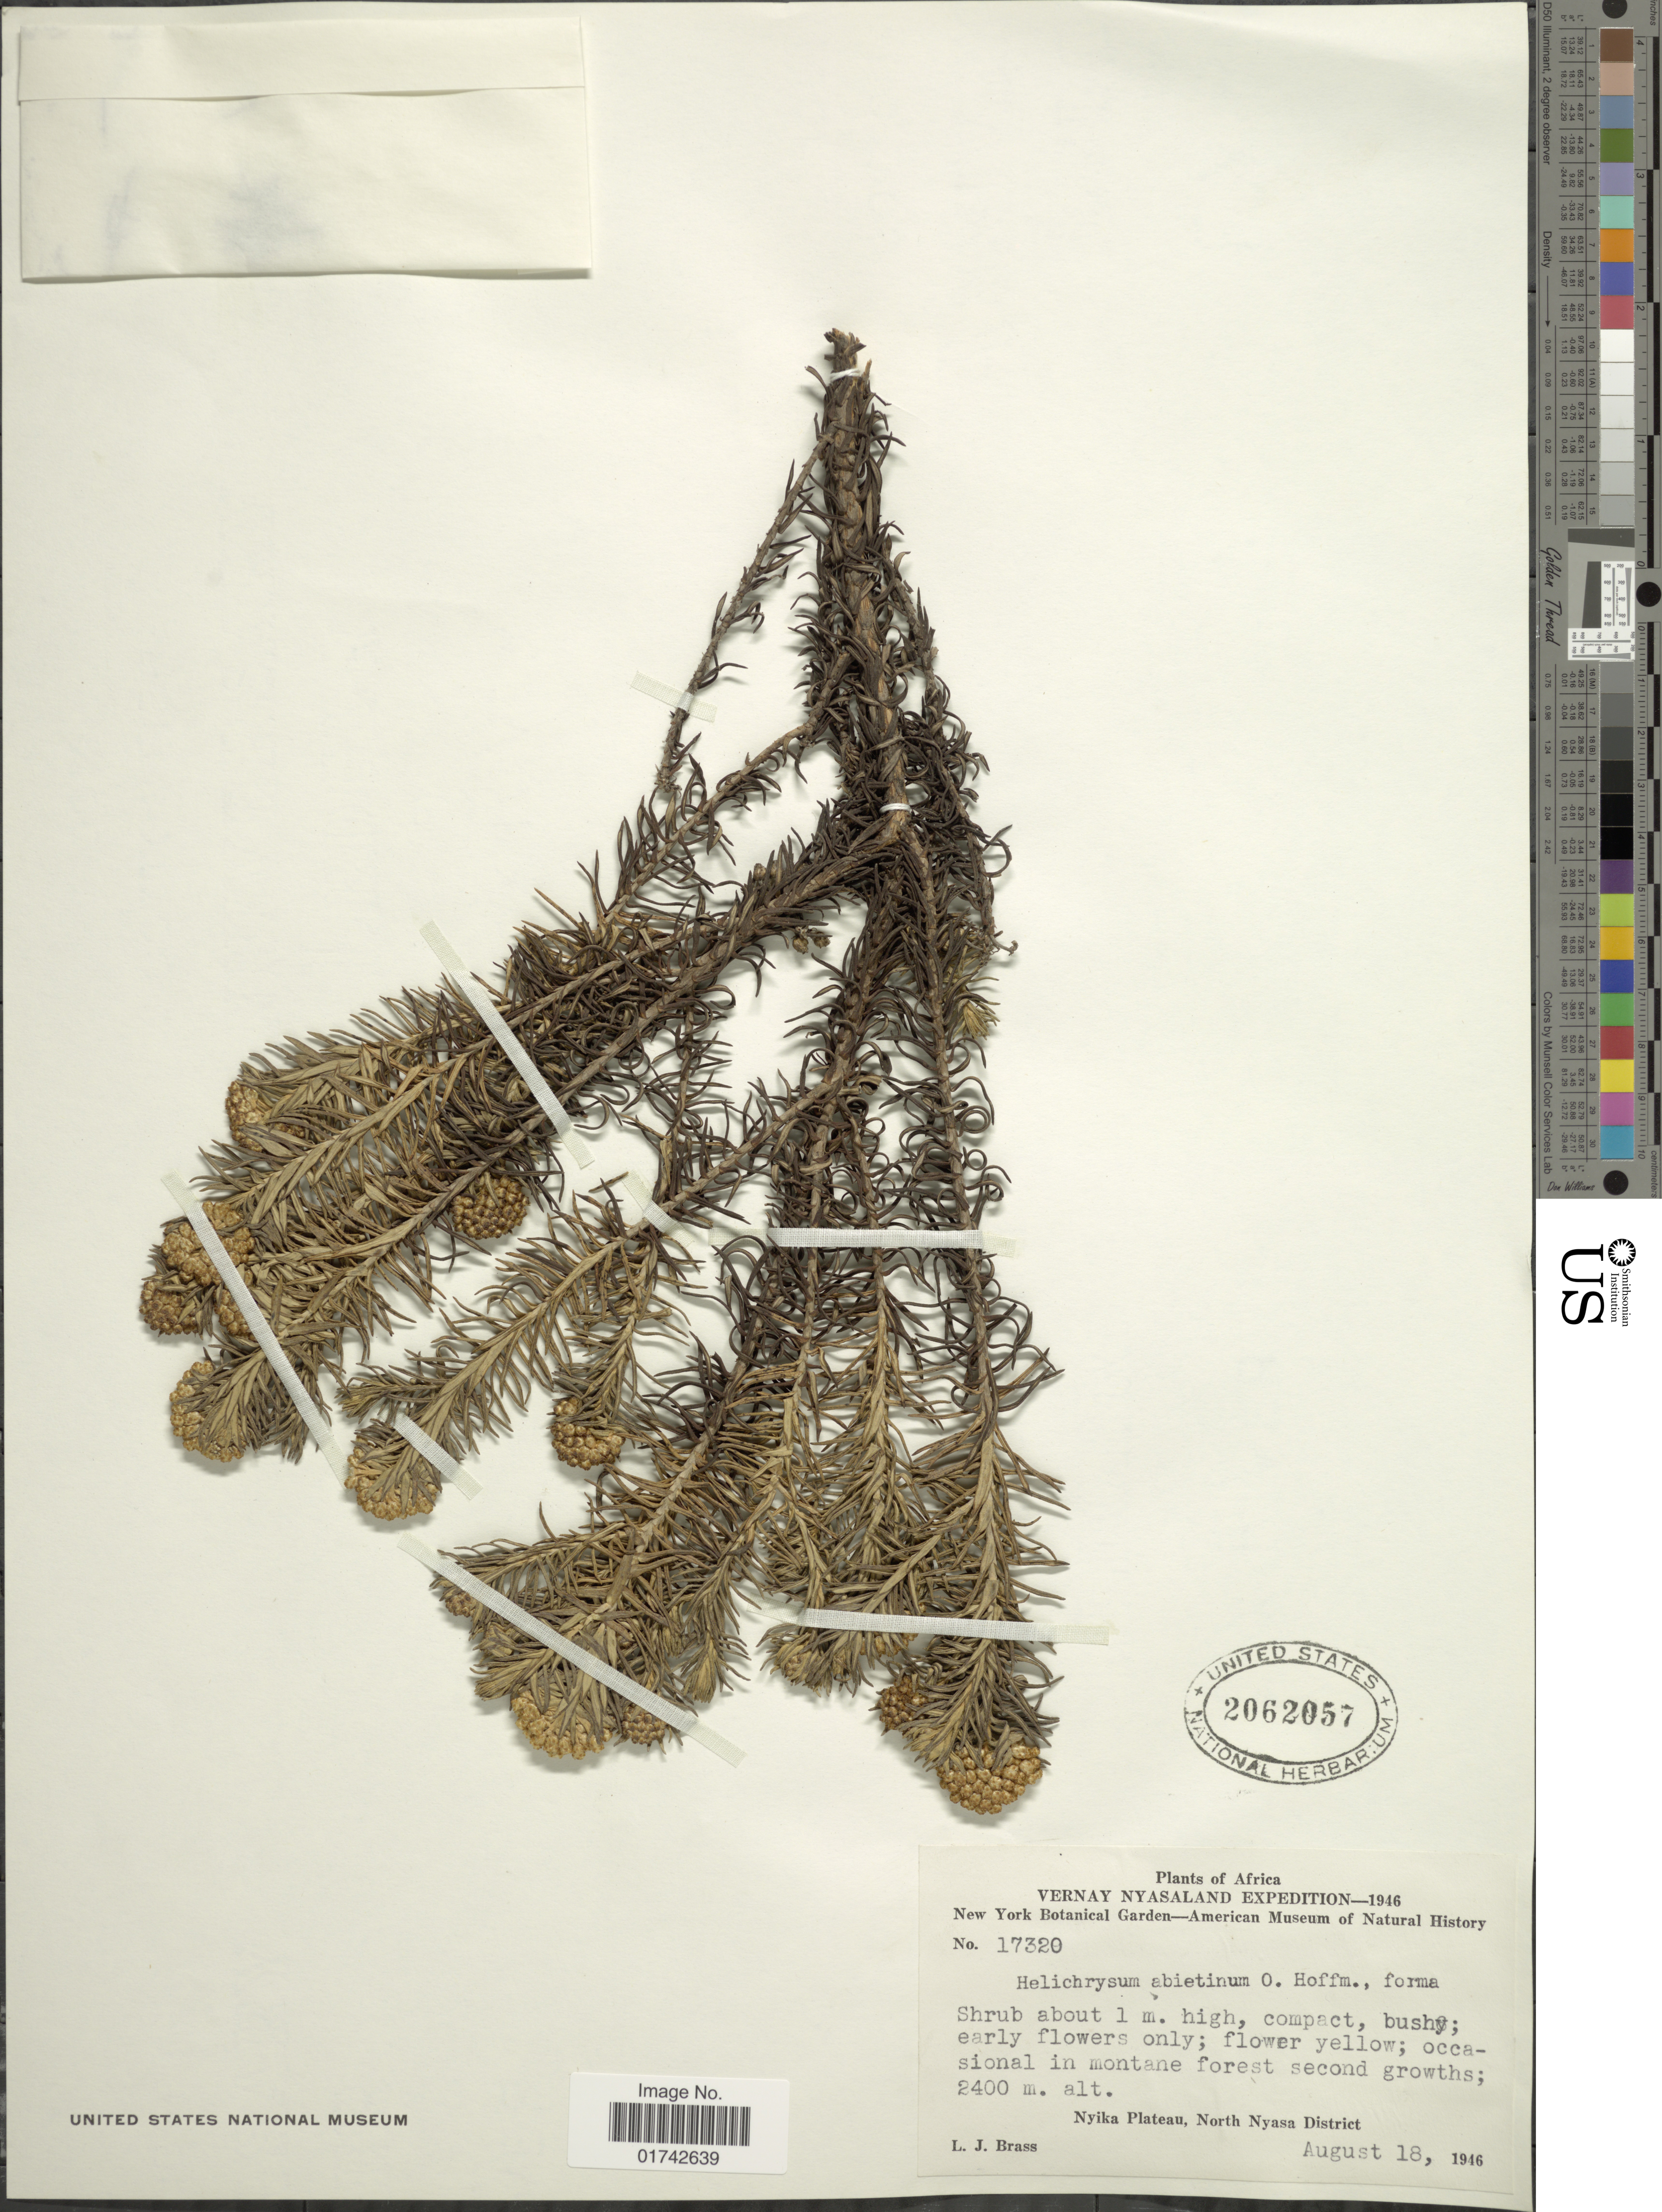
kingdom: Plantae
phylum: Tracheophyta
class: Magnoliopsida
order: Asterales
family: Asteraceae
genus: Helichrysum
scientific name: Helichrysum abietinum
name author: O. Hoffm.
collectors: L. J. Brass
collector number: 17320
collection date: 1946-08-18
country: Malawi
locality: Vernay Nyasaland. Nyika Plateau, North Nyasa District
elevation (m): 2400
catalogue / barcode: US 2062057